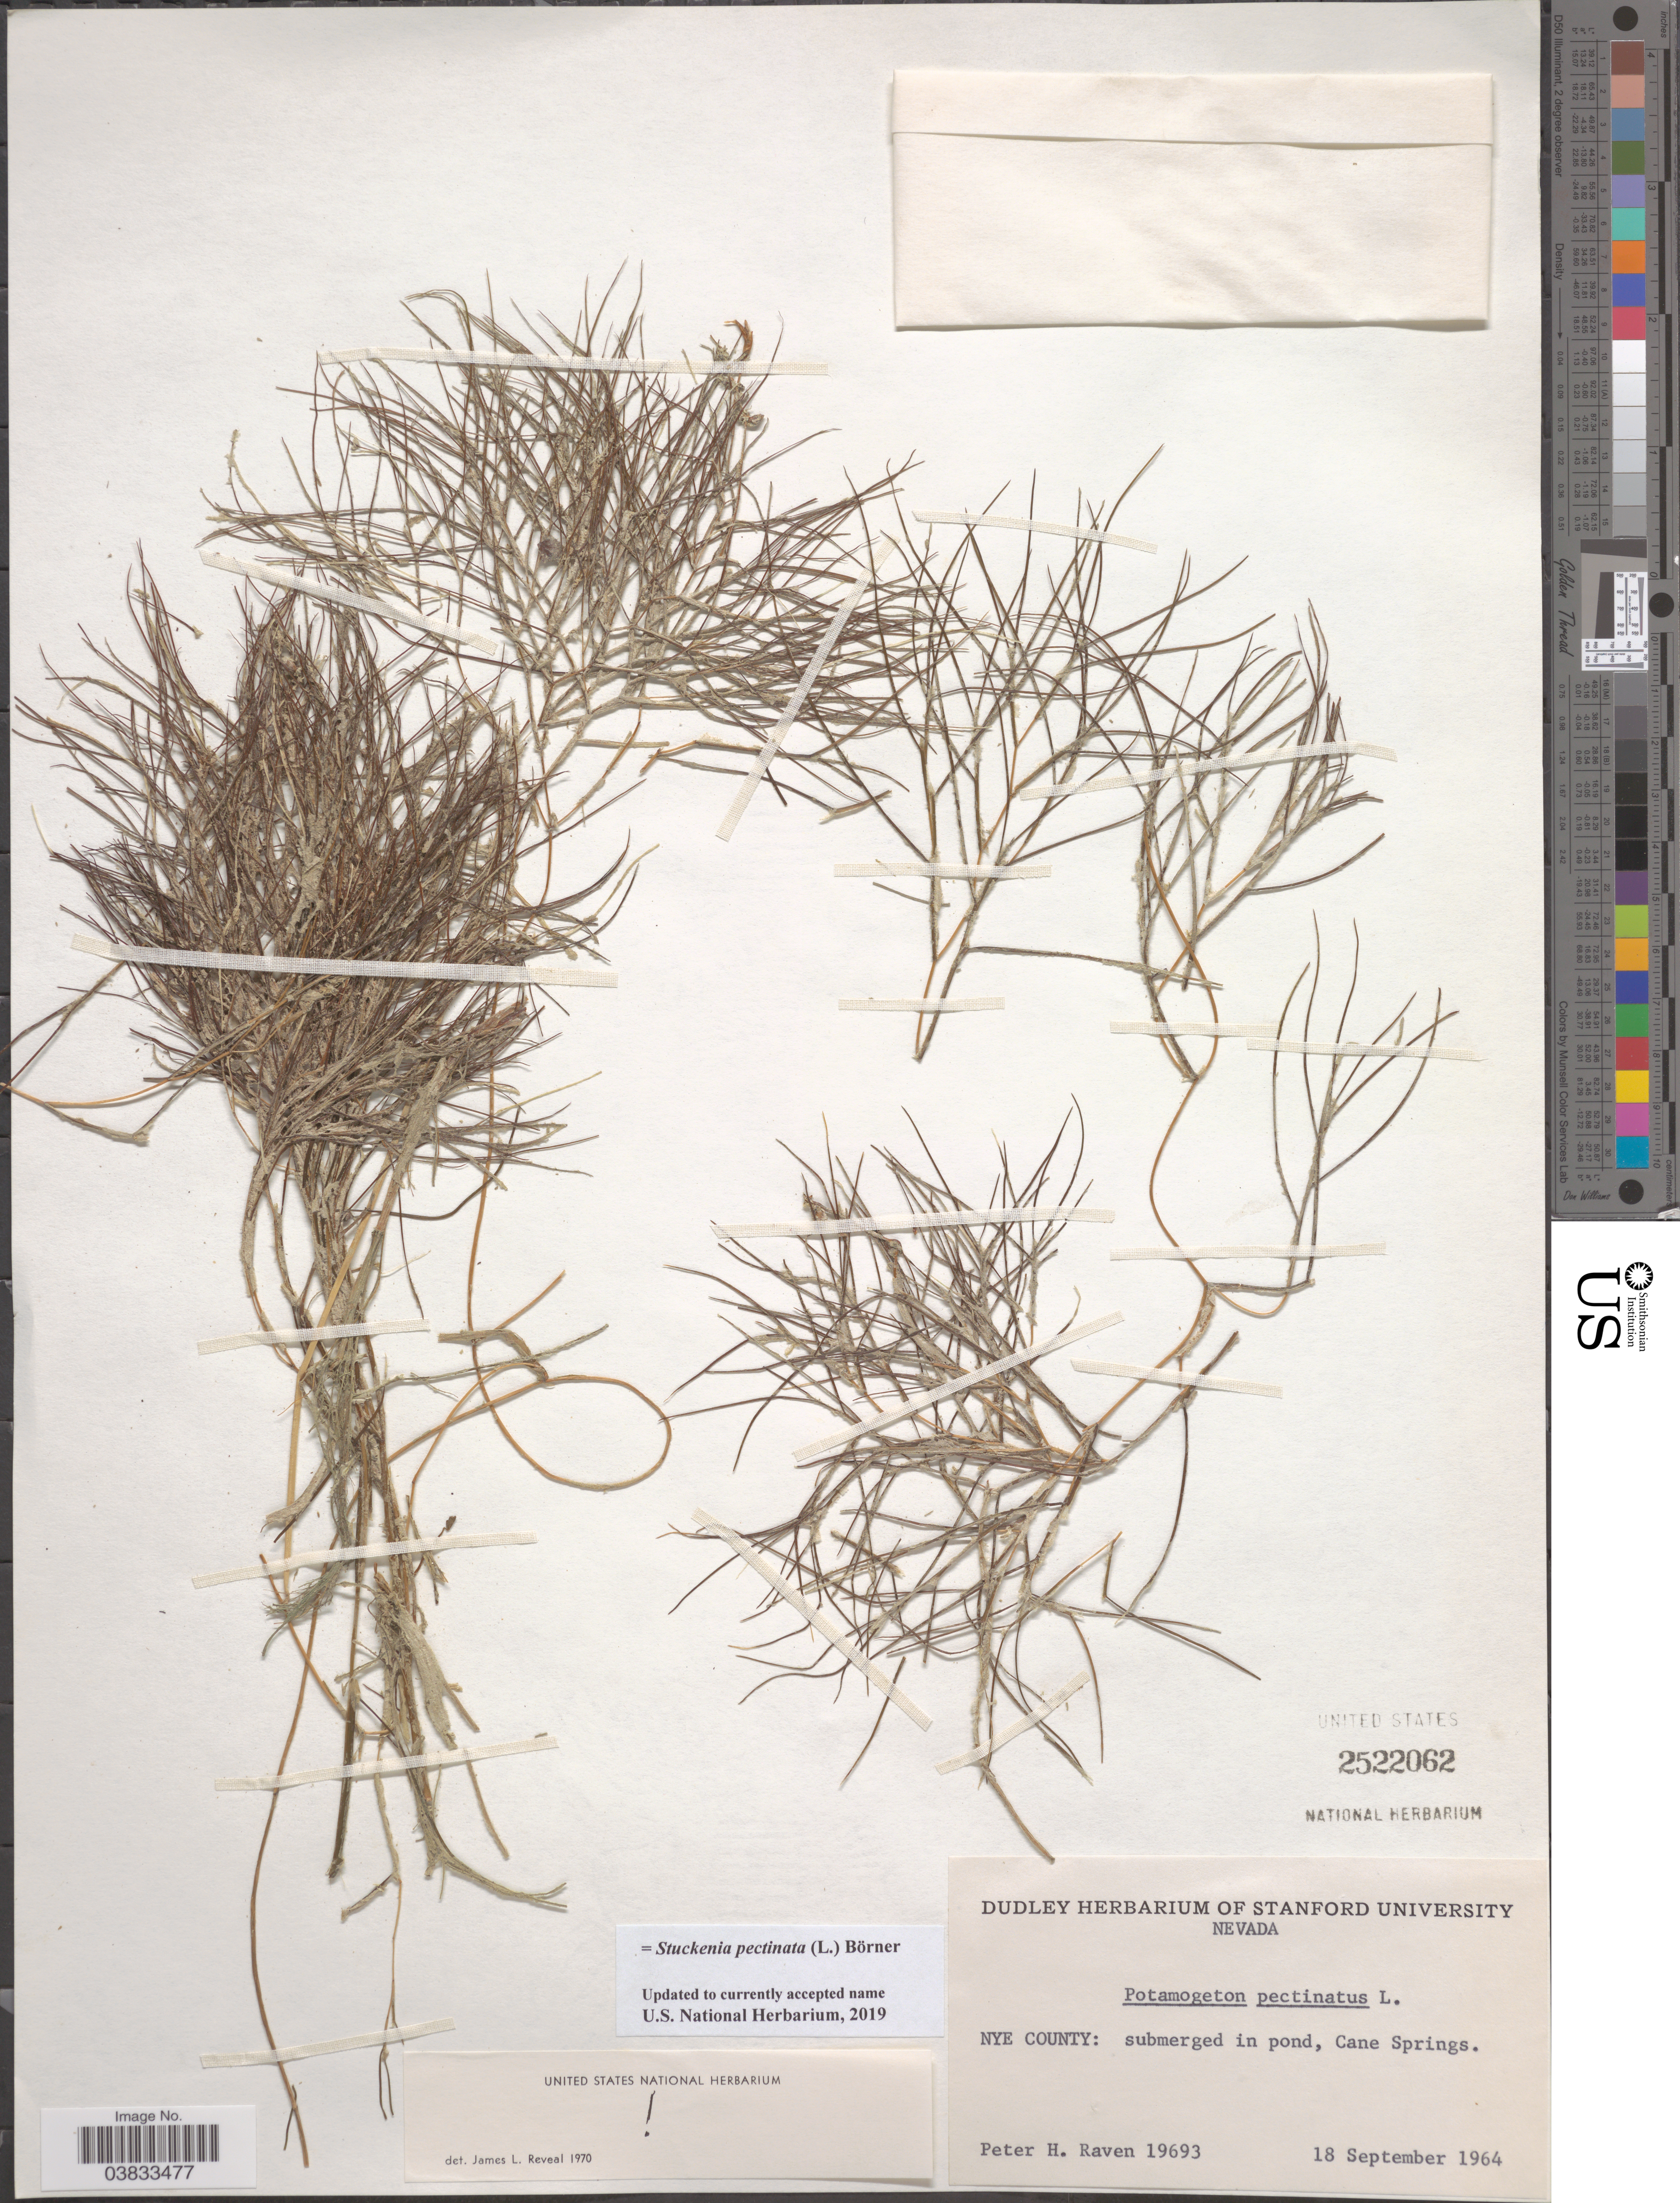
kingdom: Plantae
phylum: Tracheophyta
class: Liliopsida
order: Alismatales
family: Potamogetonaceae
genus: Stuckenia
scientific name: Stuckenia pectinata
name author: (L.) Börner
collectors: P. Raven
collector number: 19693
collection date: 1964-09-18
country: United States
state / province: Nevada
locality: Nye County: submerged in pond, Cane Springs.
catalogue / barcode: US 2522062